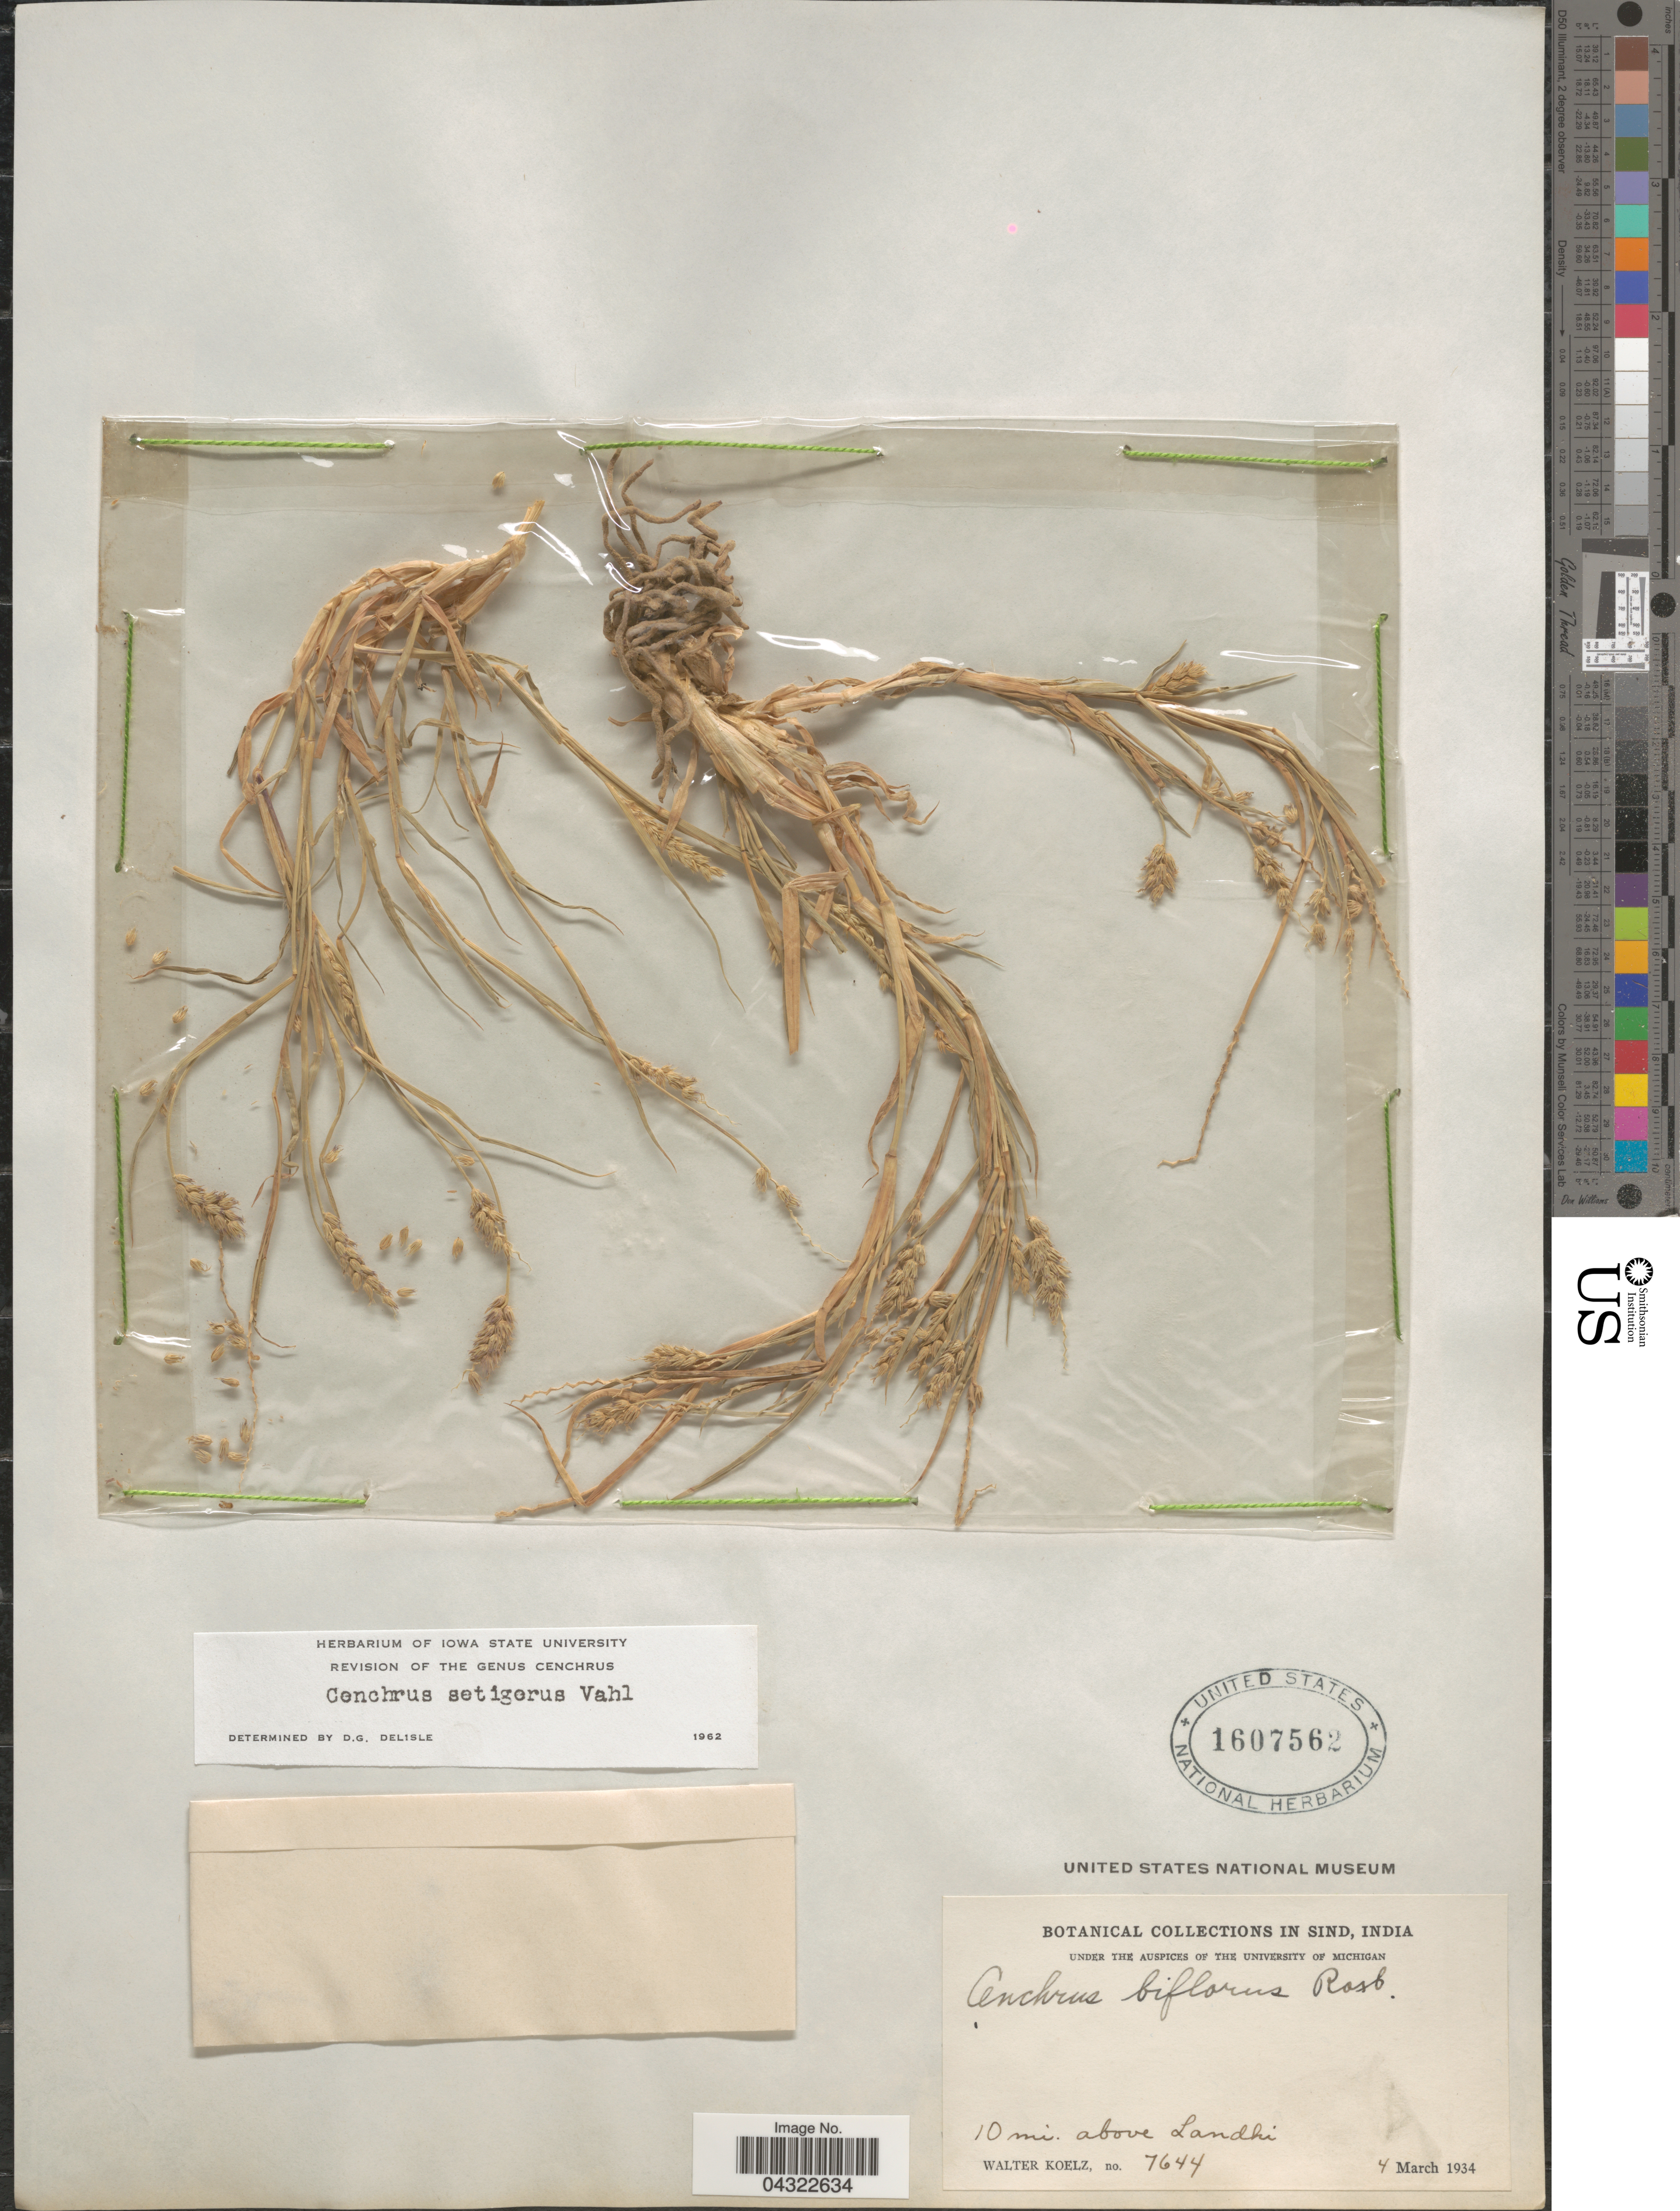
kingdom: Plantae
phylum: Tracheophyta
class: Liliopsida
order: Poales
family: Poaceae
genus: Cenchrus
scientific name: Cenchrus setiger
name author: Vahl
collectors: W. N. Koelz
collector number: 7644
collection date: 1934-03-04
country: Pakistan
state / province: Sindh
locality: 10 mi. above Landhi.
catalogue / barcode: US 1607562